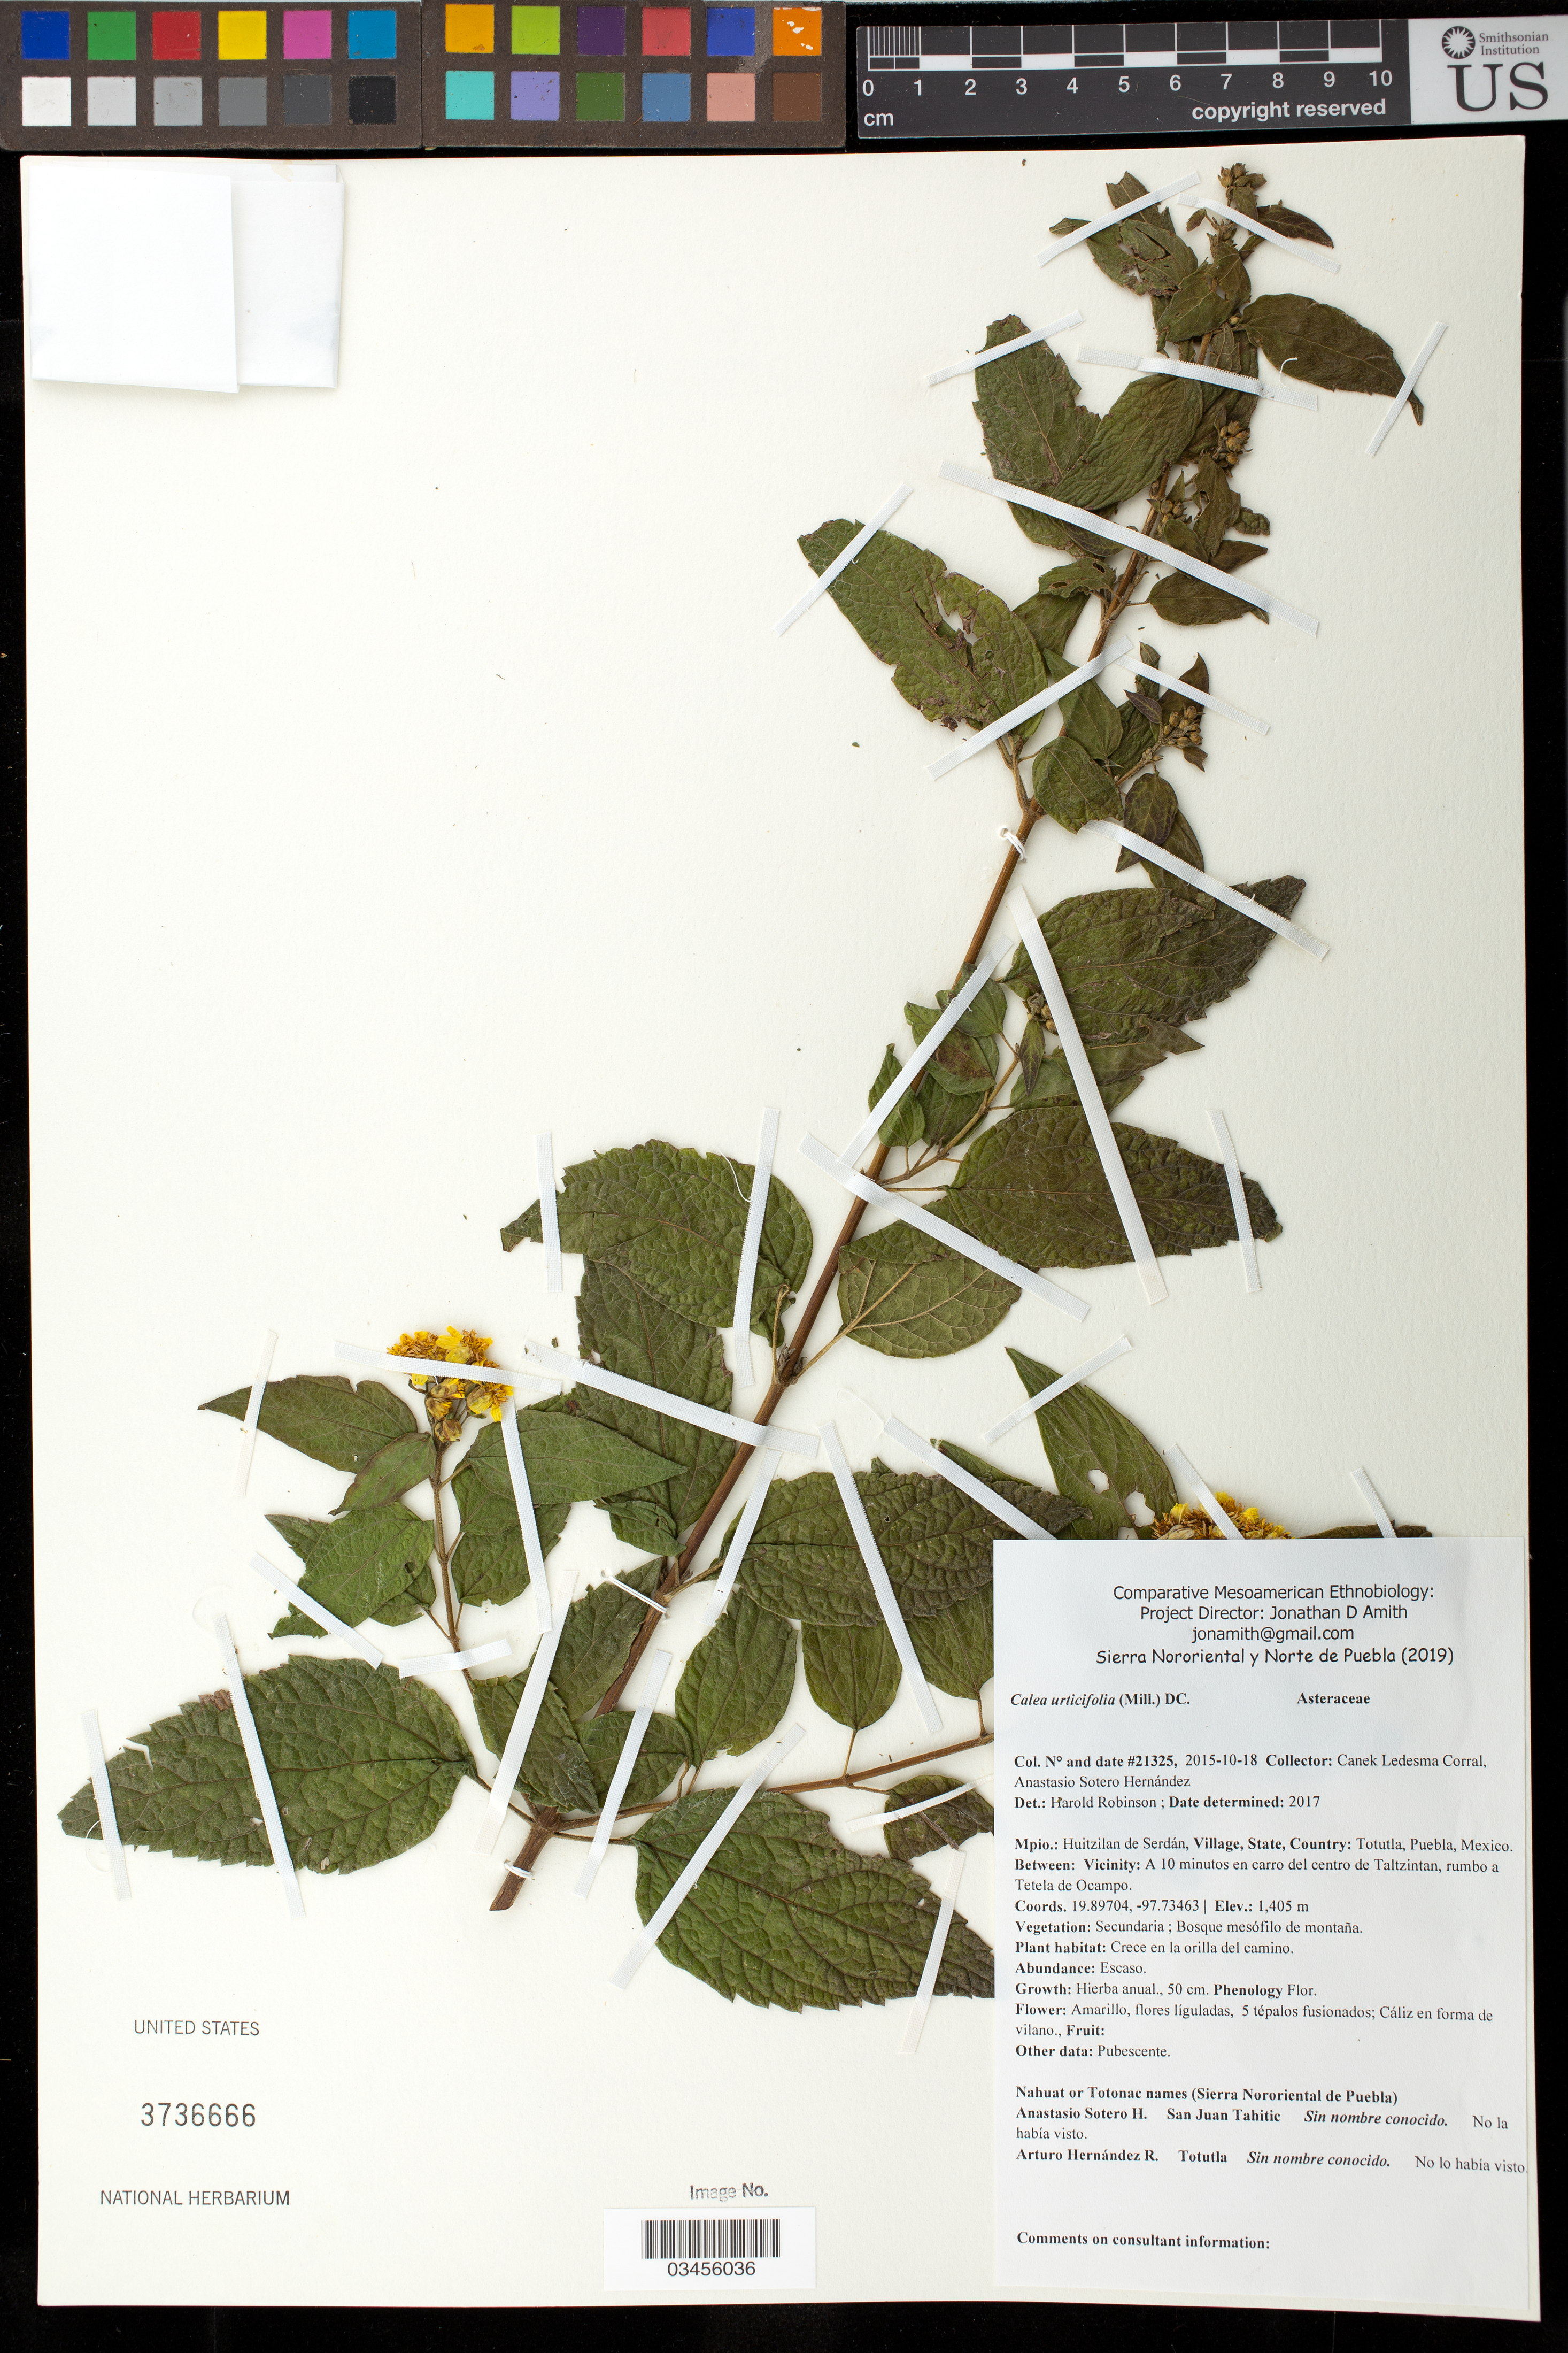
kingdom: Plantae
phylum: Tracheophyta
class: Magnoliopsida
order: Asterales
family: Asteraceae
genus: Calea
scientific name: Calea urticifolia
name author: (Mill.) DC.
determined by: Robinson, Harold E., (US)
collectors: Canek Ledesma C. & A. Sotero H.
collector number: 21325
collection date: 2015-10-18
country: México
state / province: Puebla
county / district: Huitzilan de Serdán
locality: PUEBLO: Totutla; LOCALIDAD EXACTA: A 10 minutos en carro del centro de Taltzintan, rumbo a Tetela de Ocampo.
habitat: Bosque mesófilo de montaña | Crece en la orilla del camino.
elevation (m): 1405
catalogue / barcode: US 3736666